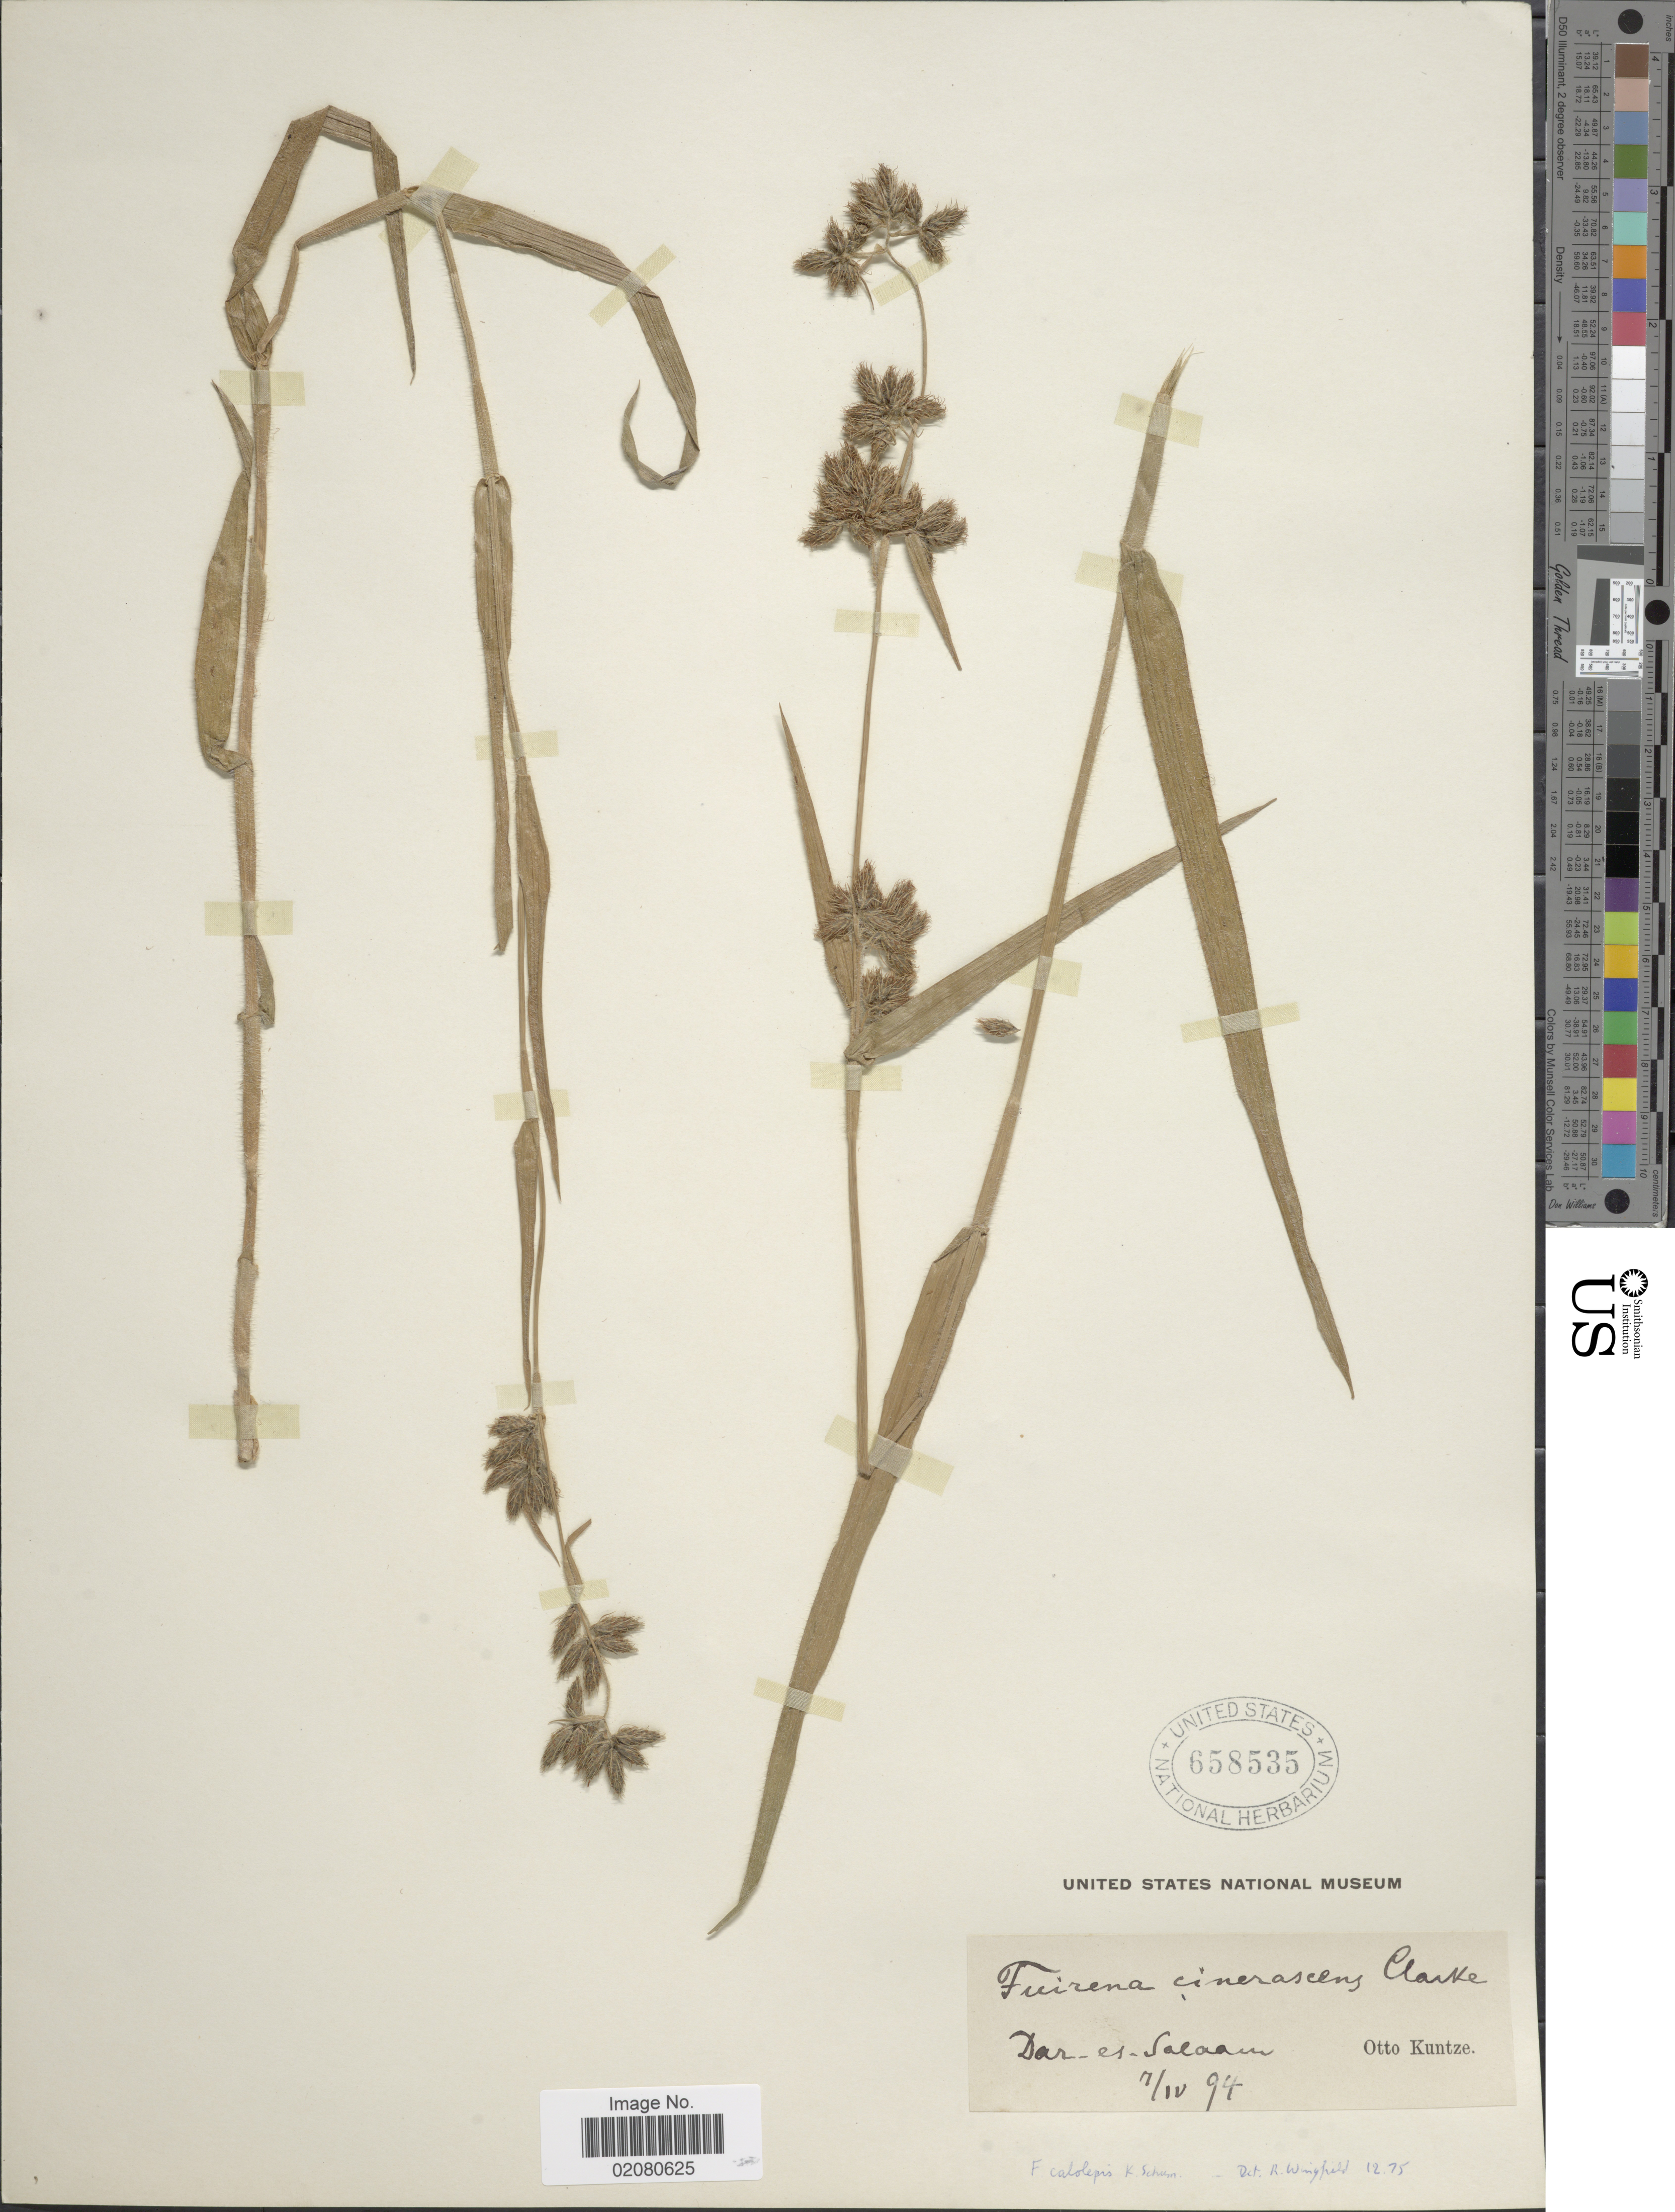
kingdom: Plantae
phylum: Tracheophyta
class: Liliopsida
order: Poales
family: Cyperaceae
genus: Fuirena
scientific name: Fuirena ochreata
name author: Nees ex Kunth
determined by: Strong, Mark T., (BOT), Smithsonian Institution - National Museum of Natural History (UNITED STATES)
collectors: C.E.O. Kuntze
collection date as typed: Transcribed d/m/y: 7/4/94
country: Tanzania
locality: Dar-es Salaam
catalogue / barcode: US 658535